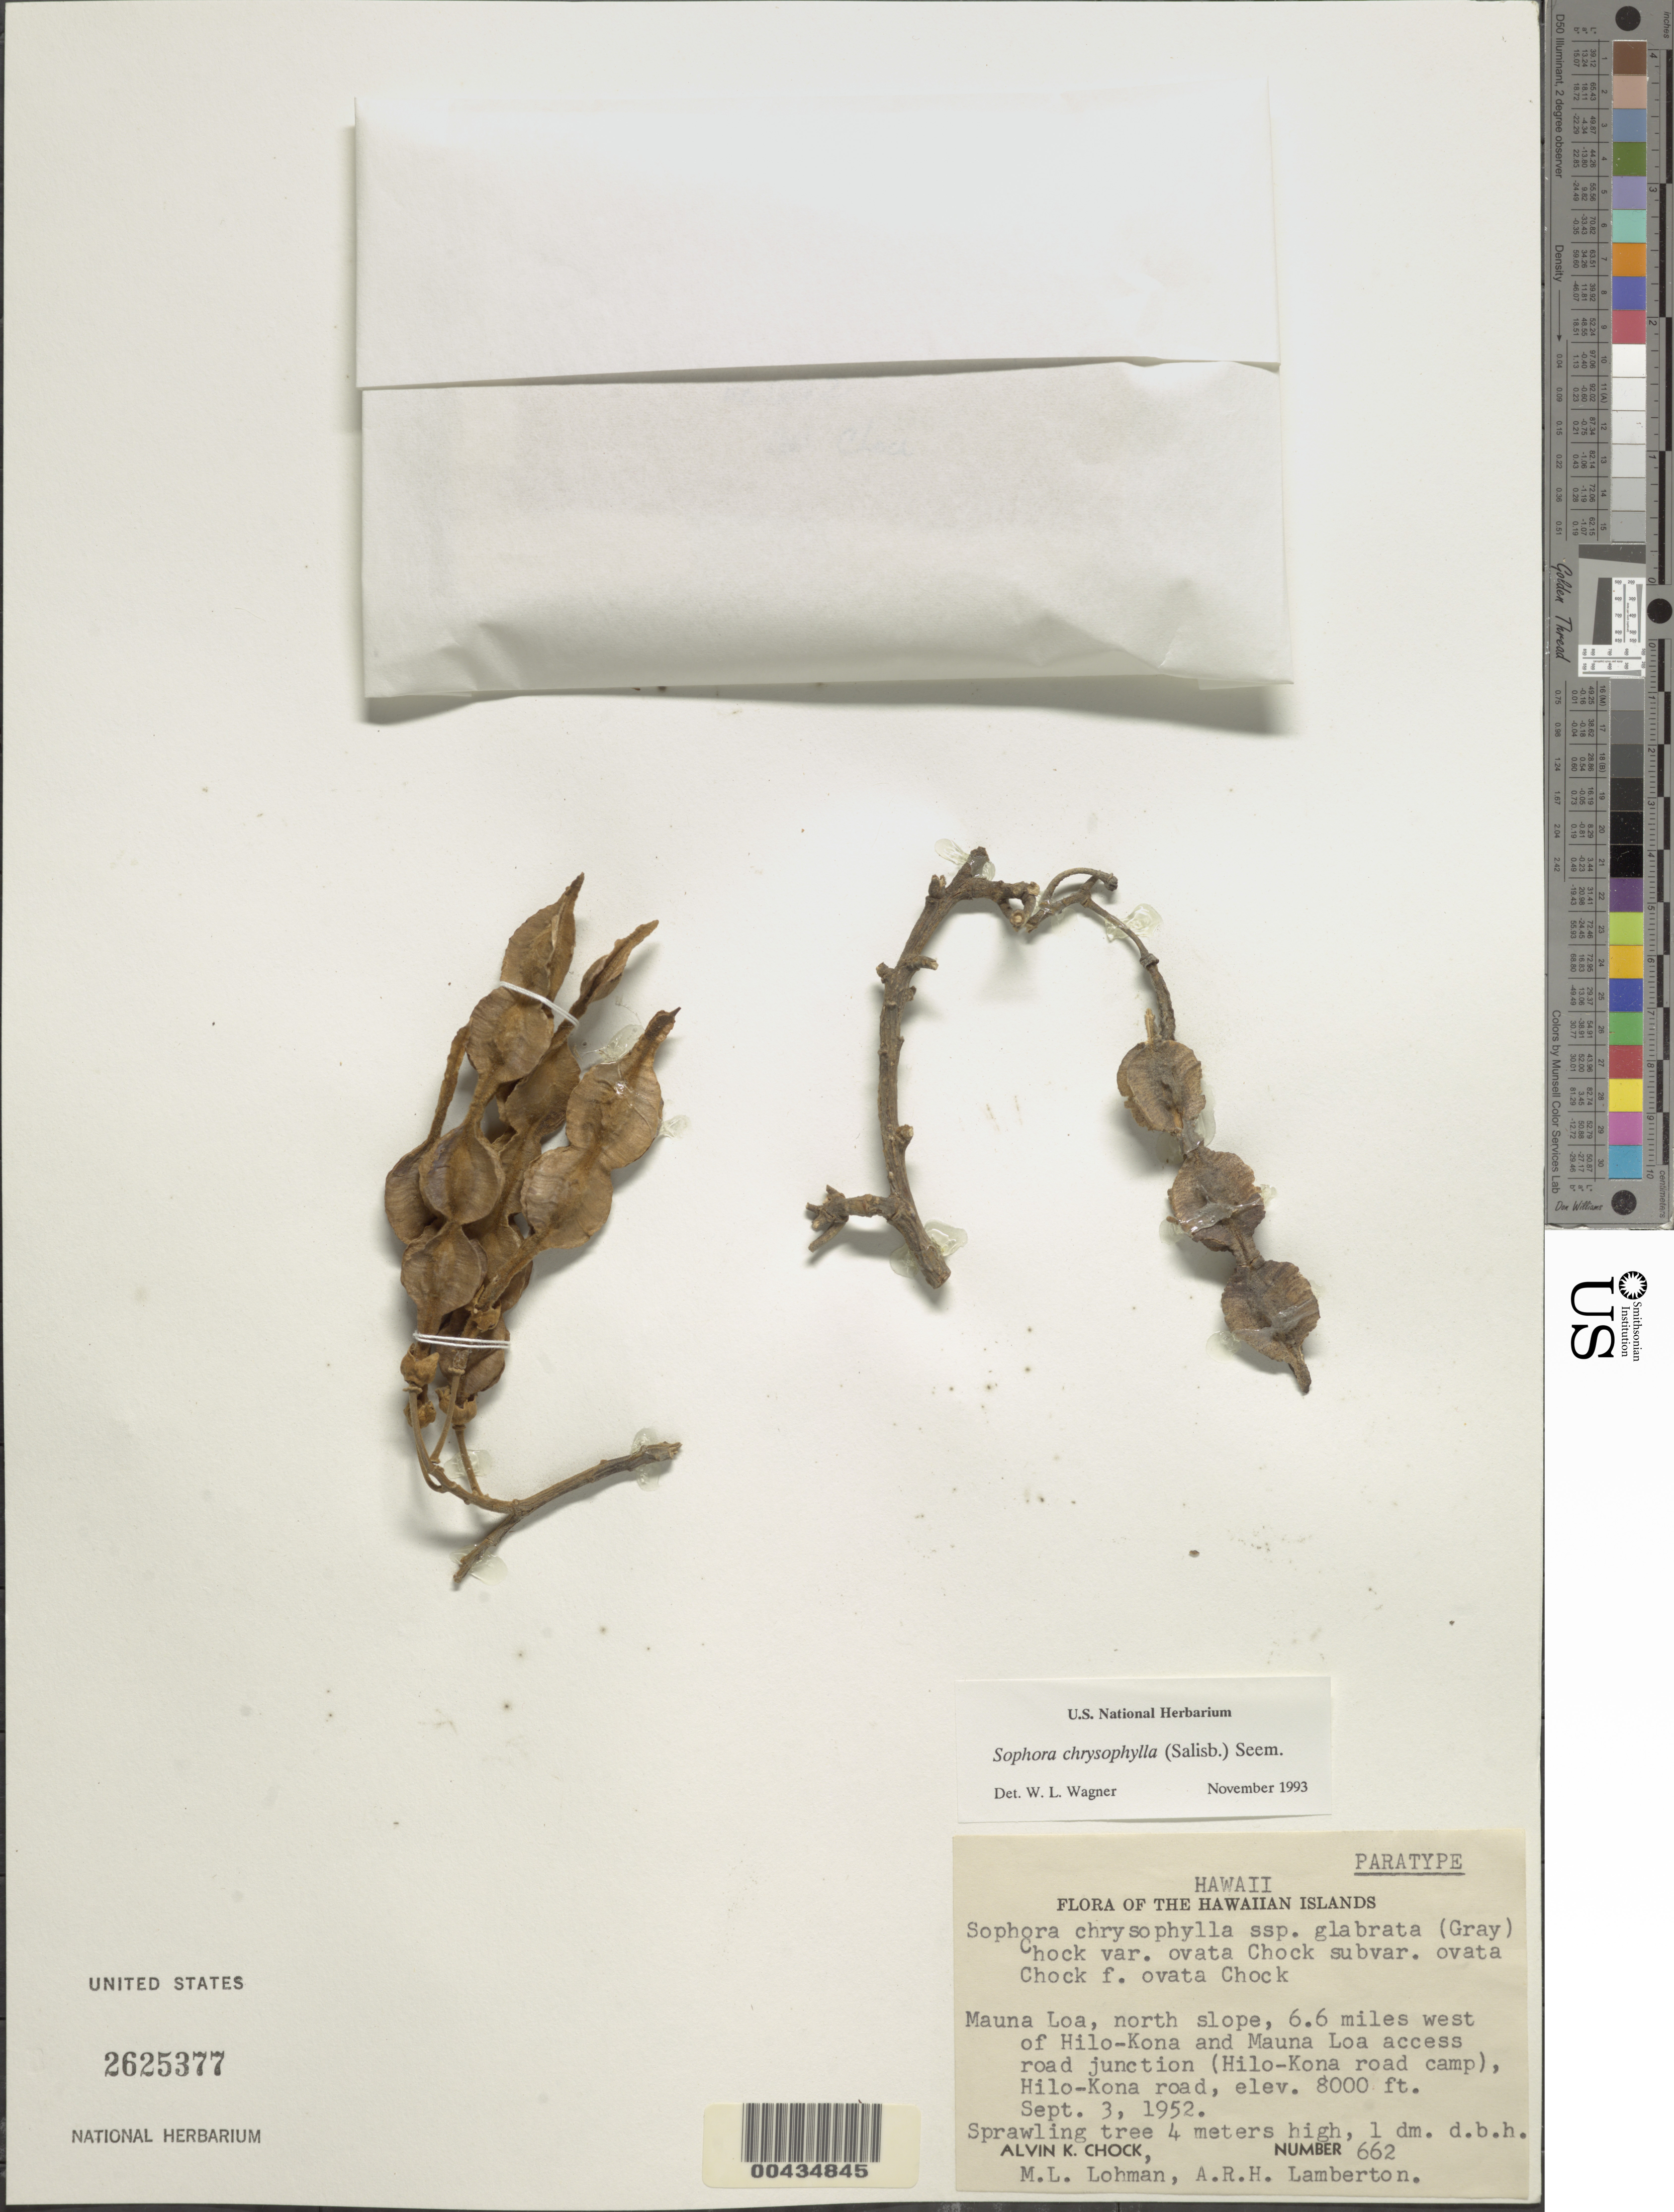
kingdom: Plantae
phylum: Tracheophyta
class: Magnoliopsida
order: Fabales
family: Fabaceae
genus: Sophora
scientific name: Sophora chrysophylla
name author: (Salisb.) Seem.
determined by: Wagner, W. L., (BOT), Smithsonian Institution - National Museum of Natural History (UNITED STATES)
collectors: A. Chock, M. Lohman & A. Lamberton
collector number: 662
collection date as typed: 3 Sep 1952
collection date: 1952-09-03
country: United States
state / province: Hawaii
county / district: Hawaii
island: Hawaii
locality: Mauna Loa, north slope. 6.6 miles west of Hilo-Kona & Mauna Loa access road junction (Hilo-Kona road camp), Hilo-Kona road.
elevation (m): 26247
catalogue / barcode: US 2625377